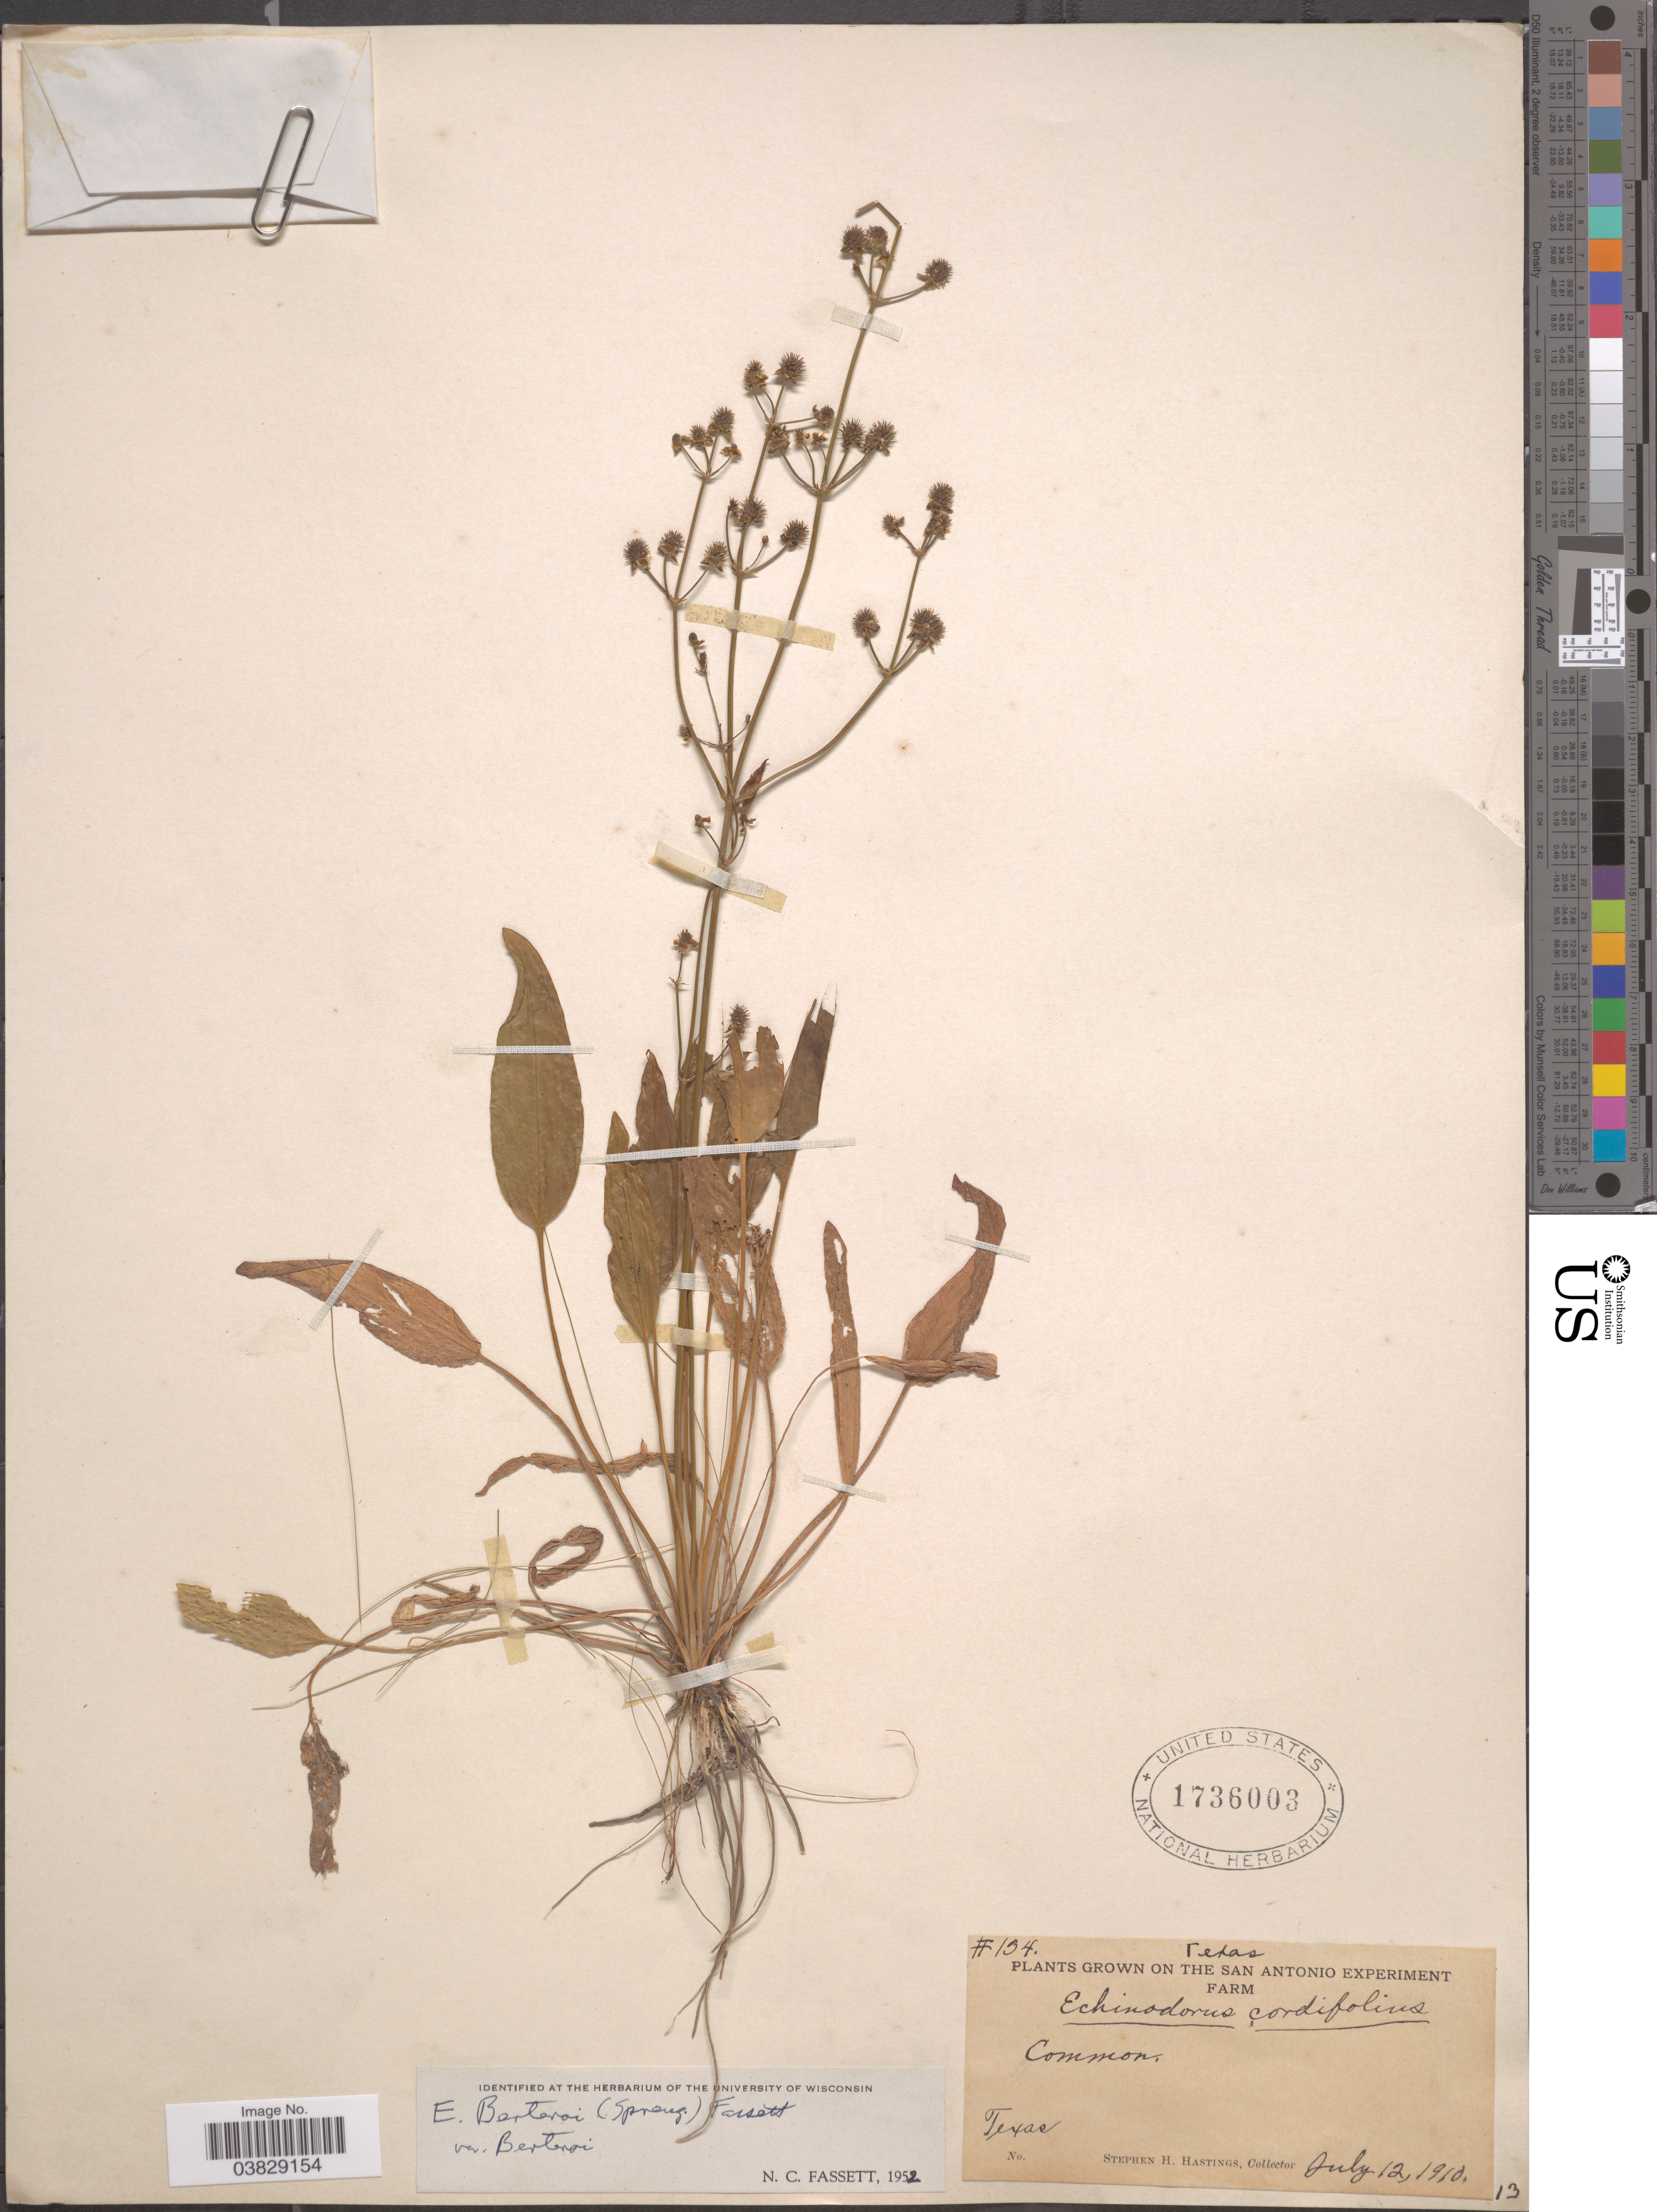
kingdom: Plantae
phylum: Tracheophyta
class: Liliopsida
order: Alismatales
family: Alismataceae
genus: Echinodorus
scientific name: Echinodorus berteroi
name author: (Spreng.) Fassett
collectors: S. Hastings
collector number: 134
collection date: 1910-07-12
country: United States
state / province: Texas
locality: On the San Antonio Experiment Farm.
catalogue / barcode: US 1736003